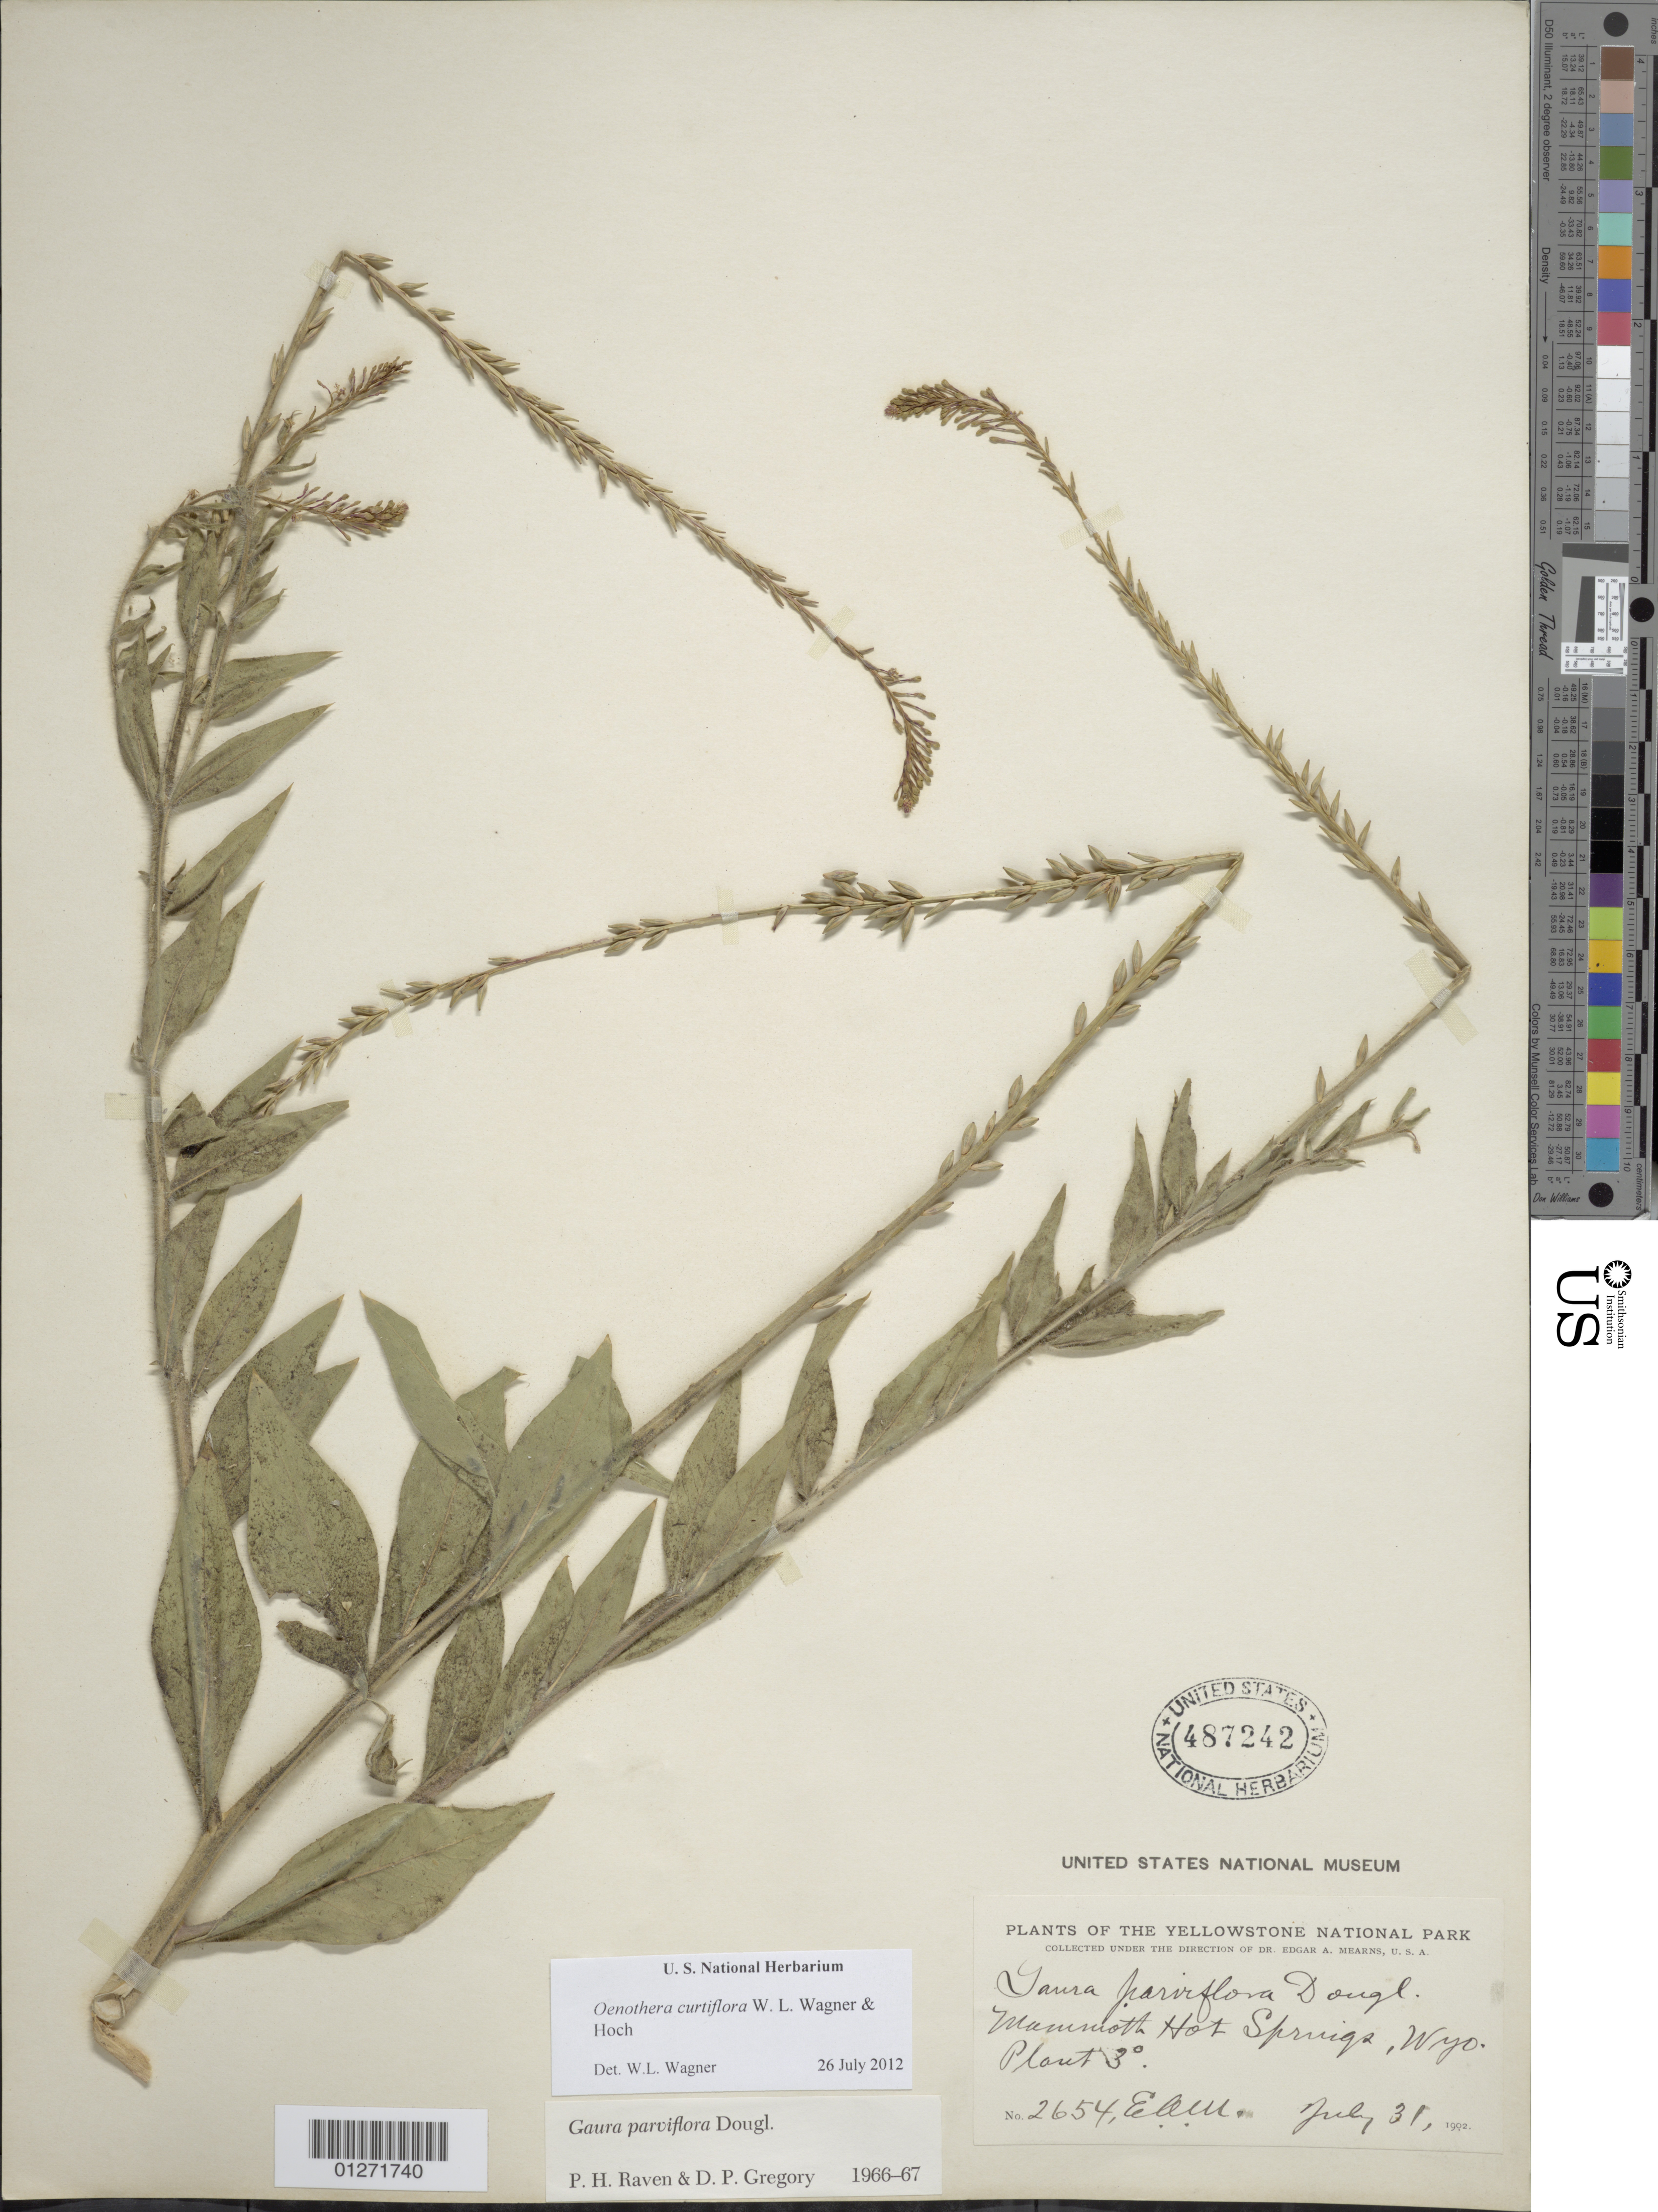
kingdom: Plantae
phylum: Tracheophyta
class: Magnoliopsida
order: Myrtales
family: Onagraceae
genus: Oenothera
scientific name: Oenothera curtiflora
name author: W.L. Wagner & Hoch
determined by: Wagner, W. L., (BOT), Smithsonian Institution - National Museum of Natural History (UNITED STATES)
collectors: E. A. Mearns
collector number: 2654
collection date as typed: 31 Jul 1902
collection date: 1902-07-31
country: United States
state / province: Wyoming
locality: Yellowstone national park, mammoth hot springs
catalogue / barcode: US 487242